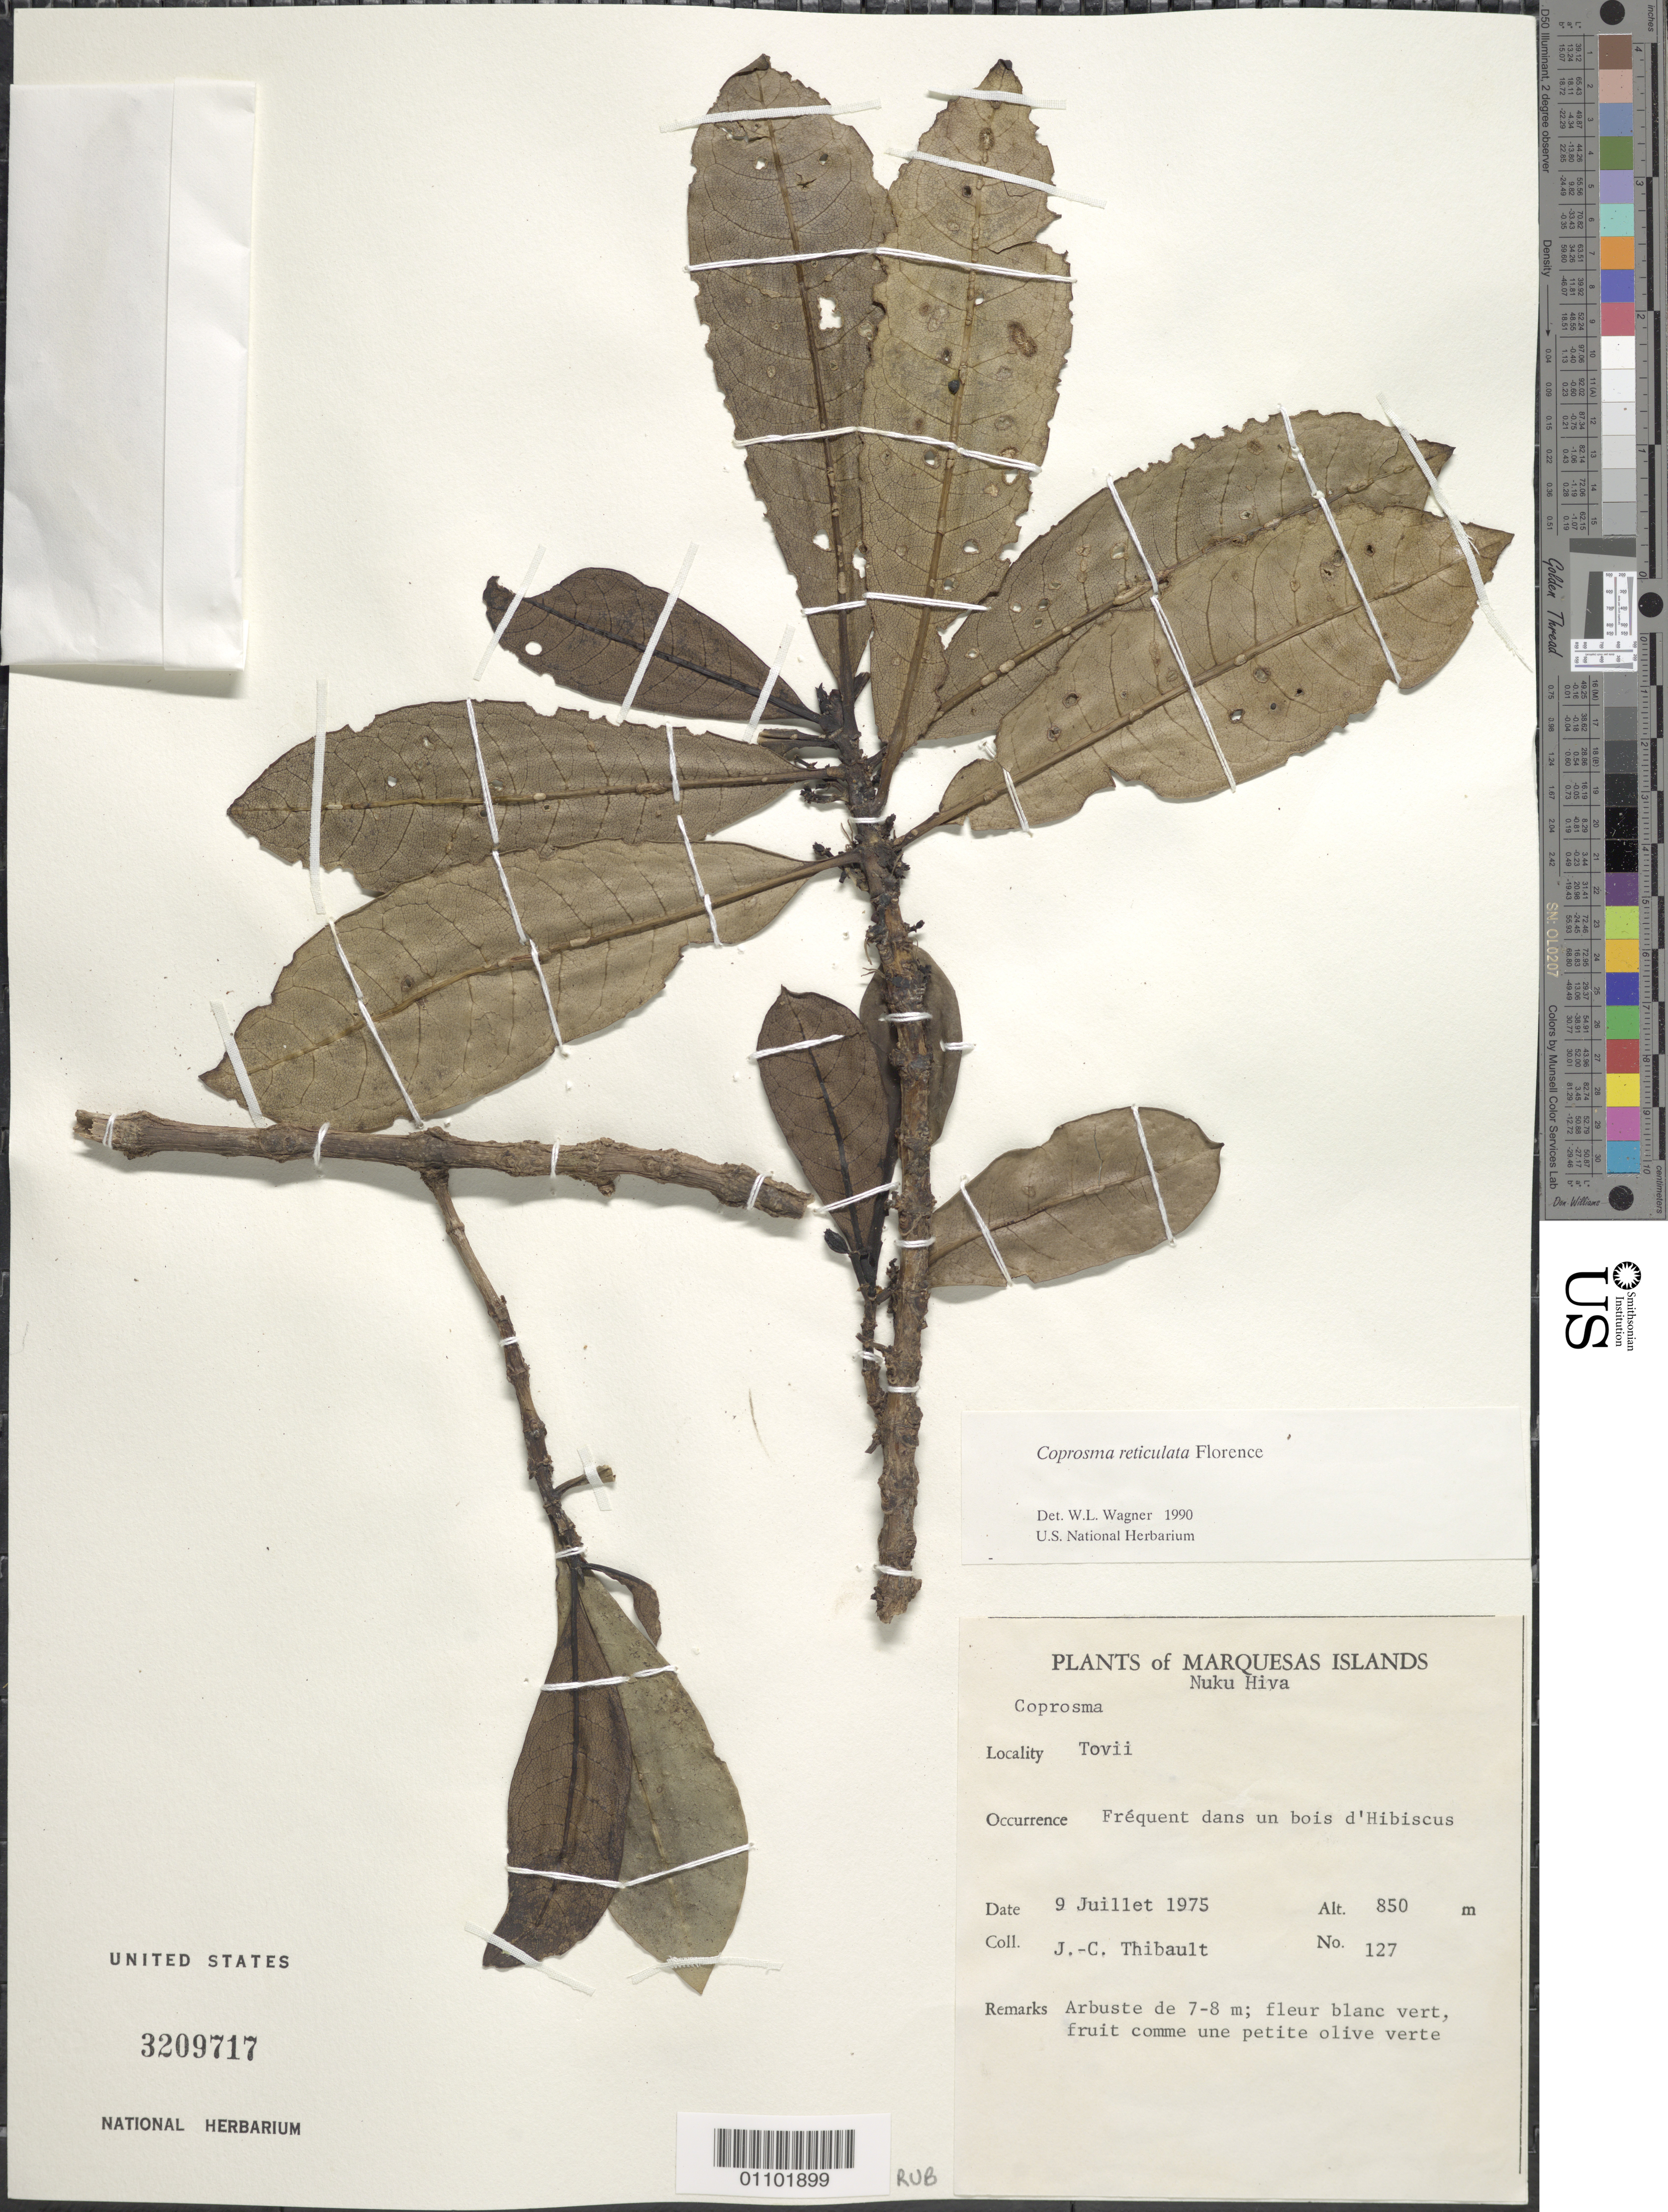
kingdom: Plantae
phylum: Tracheophyta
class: Magnoliopsida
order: Gentianales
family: Rubiaceae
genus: Coprosma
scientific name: Coprosma reticulata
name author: J. Florence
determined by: Wagner, W. L., (BOT), Smithsonian Institution - National Museum of Natural History (UNITED STATES)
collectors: J. Thibault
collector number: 127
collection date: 1975-07-09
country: French Polynesia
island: Nuku Hiva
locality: Toovii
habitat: Fréquent dans un bois d'Hibiscus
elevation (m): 850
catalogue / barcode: US 3209717